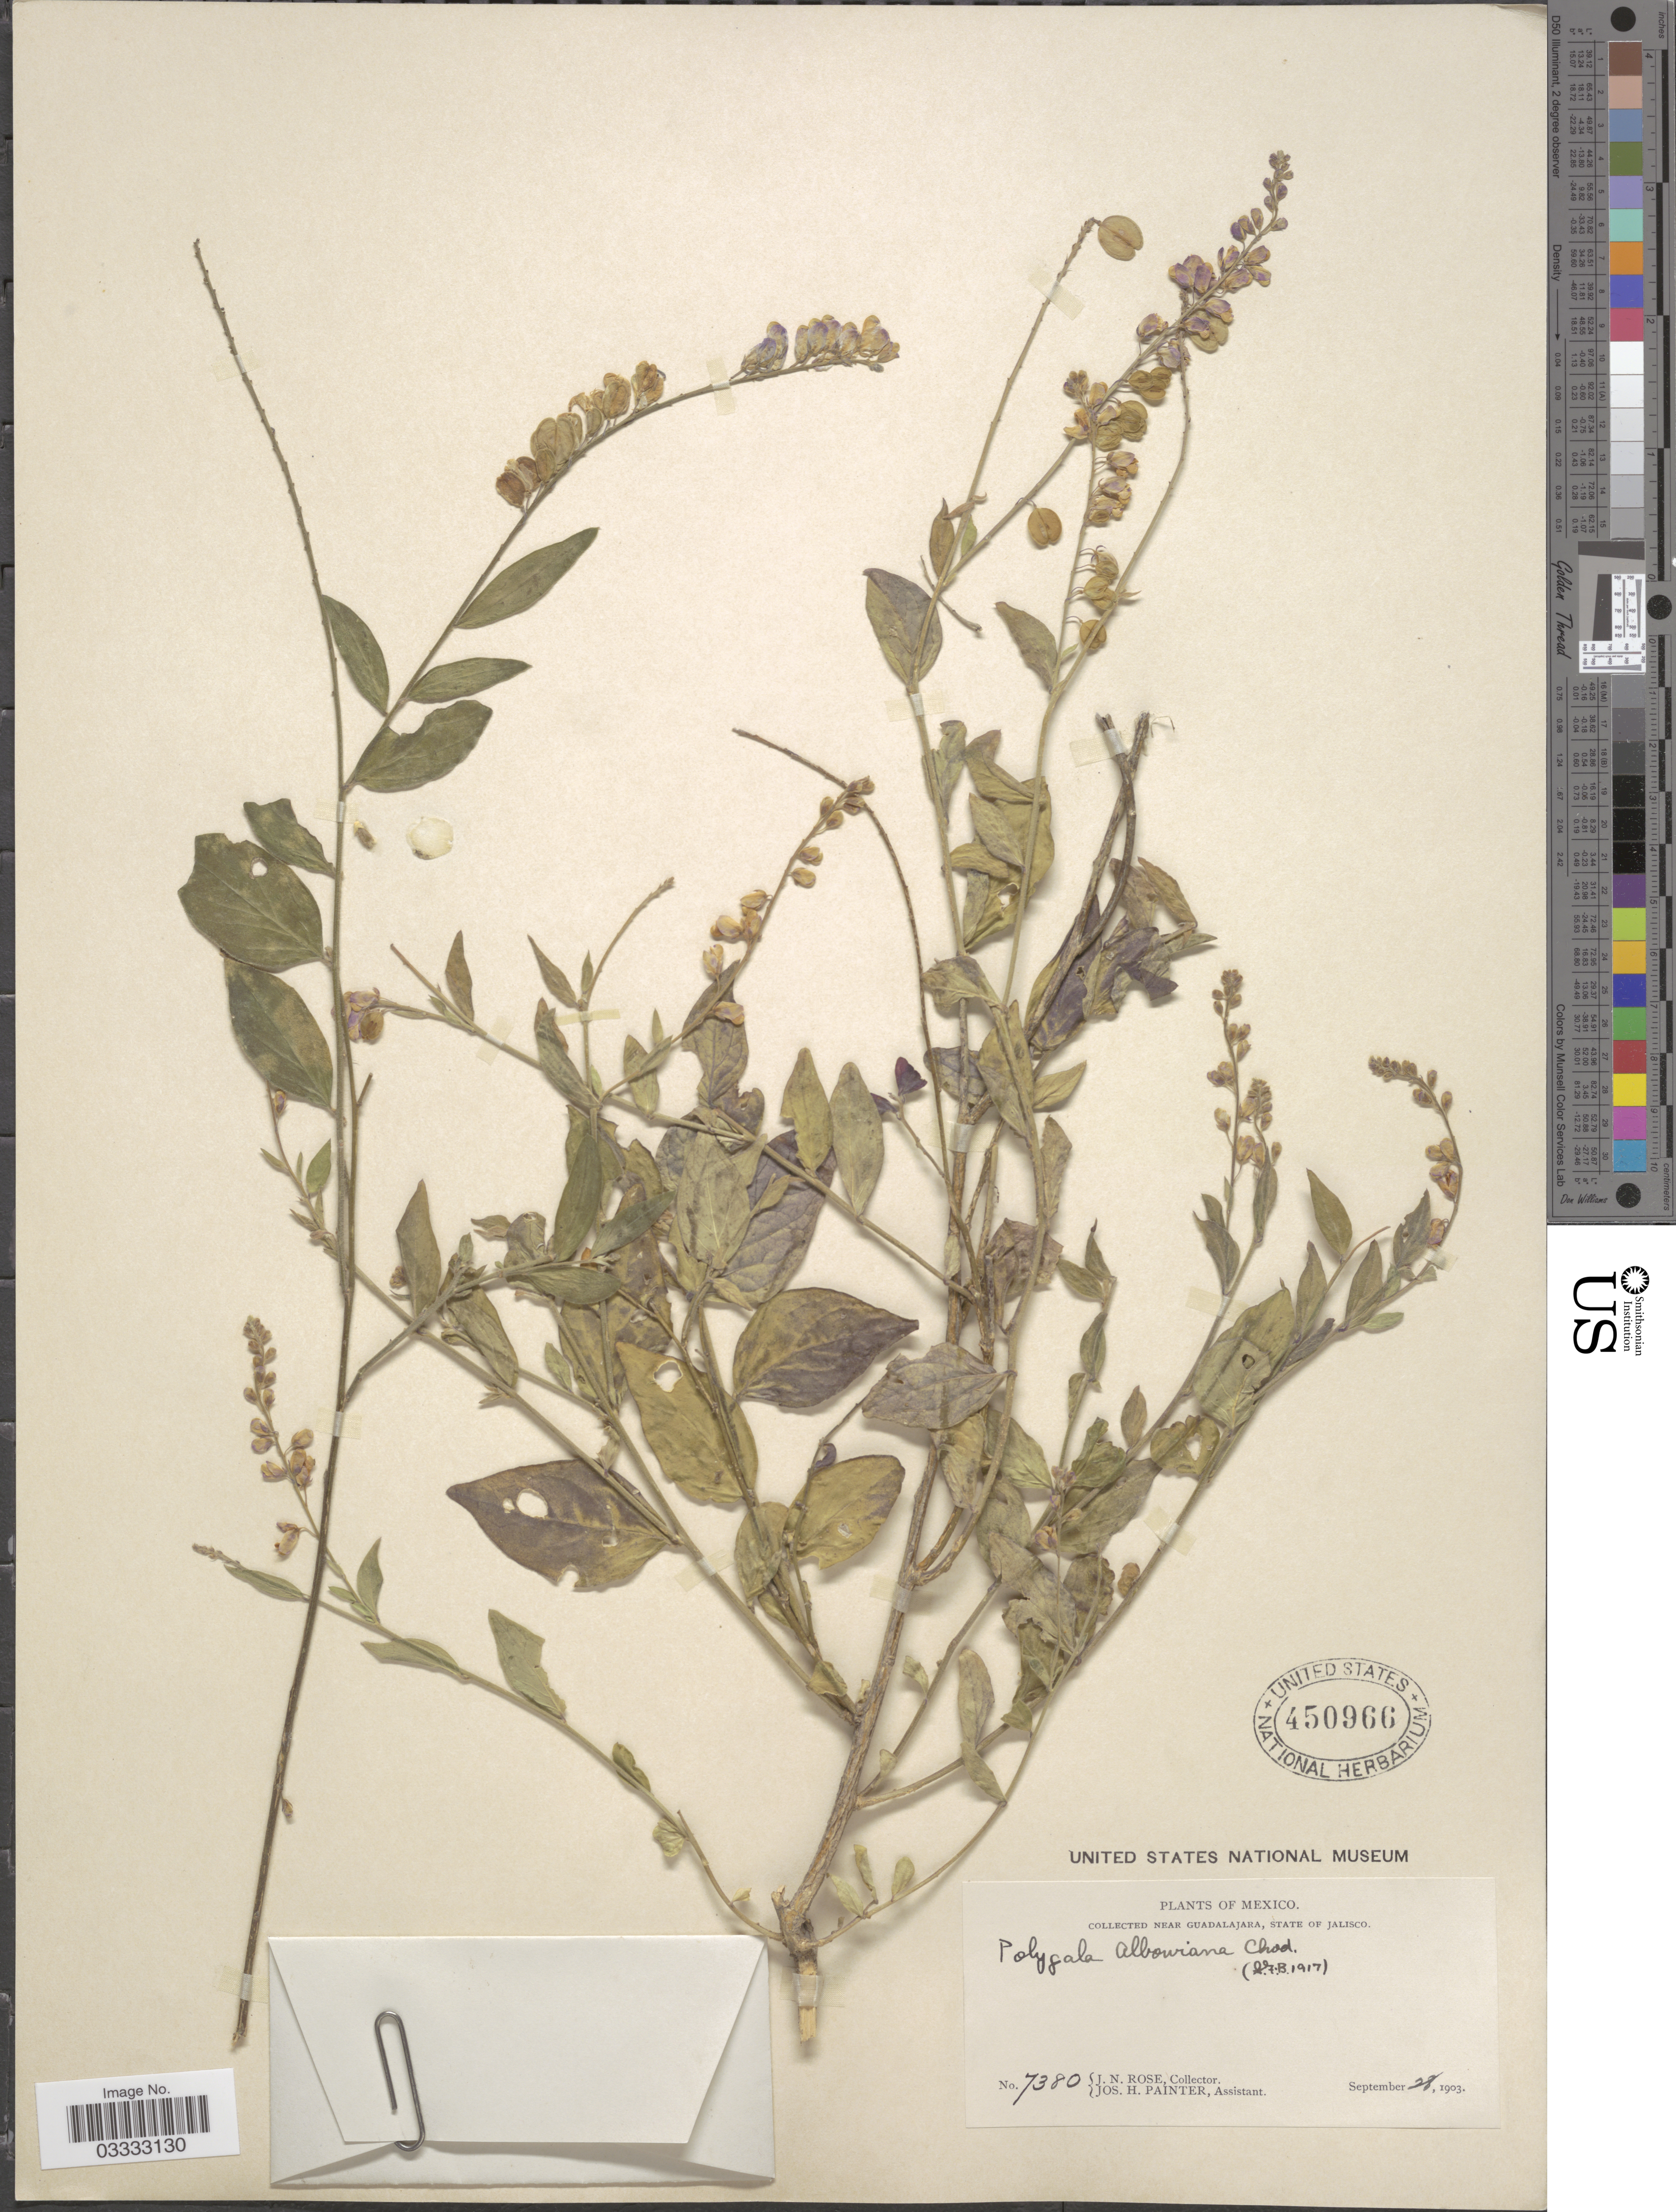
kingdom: Plantae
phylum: Tracheophyta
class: Magnoliopsida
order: Fabales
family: Polygalaceae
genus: Hebecarpa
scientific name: Hebecarpa rivinifolia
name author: (Kunth) J.R. Abbott & J.F.B. Pastore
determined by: Strong, Mark T., (BOT), Smithsonian Institution - National Museum of Natural History (UNITED STATES)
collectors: J. N. Rose & J. H. Painter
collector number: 7380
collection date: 1903-09-28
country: Mexico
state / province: Jalisco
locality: Near Guadalajara.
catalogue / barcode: US 450966